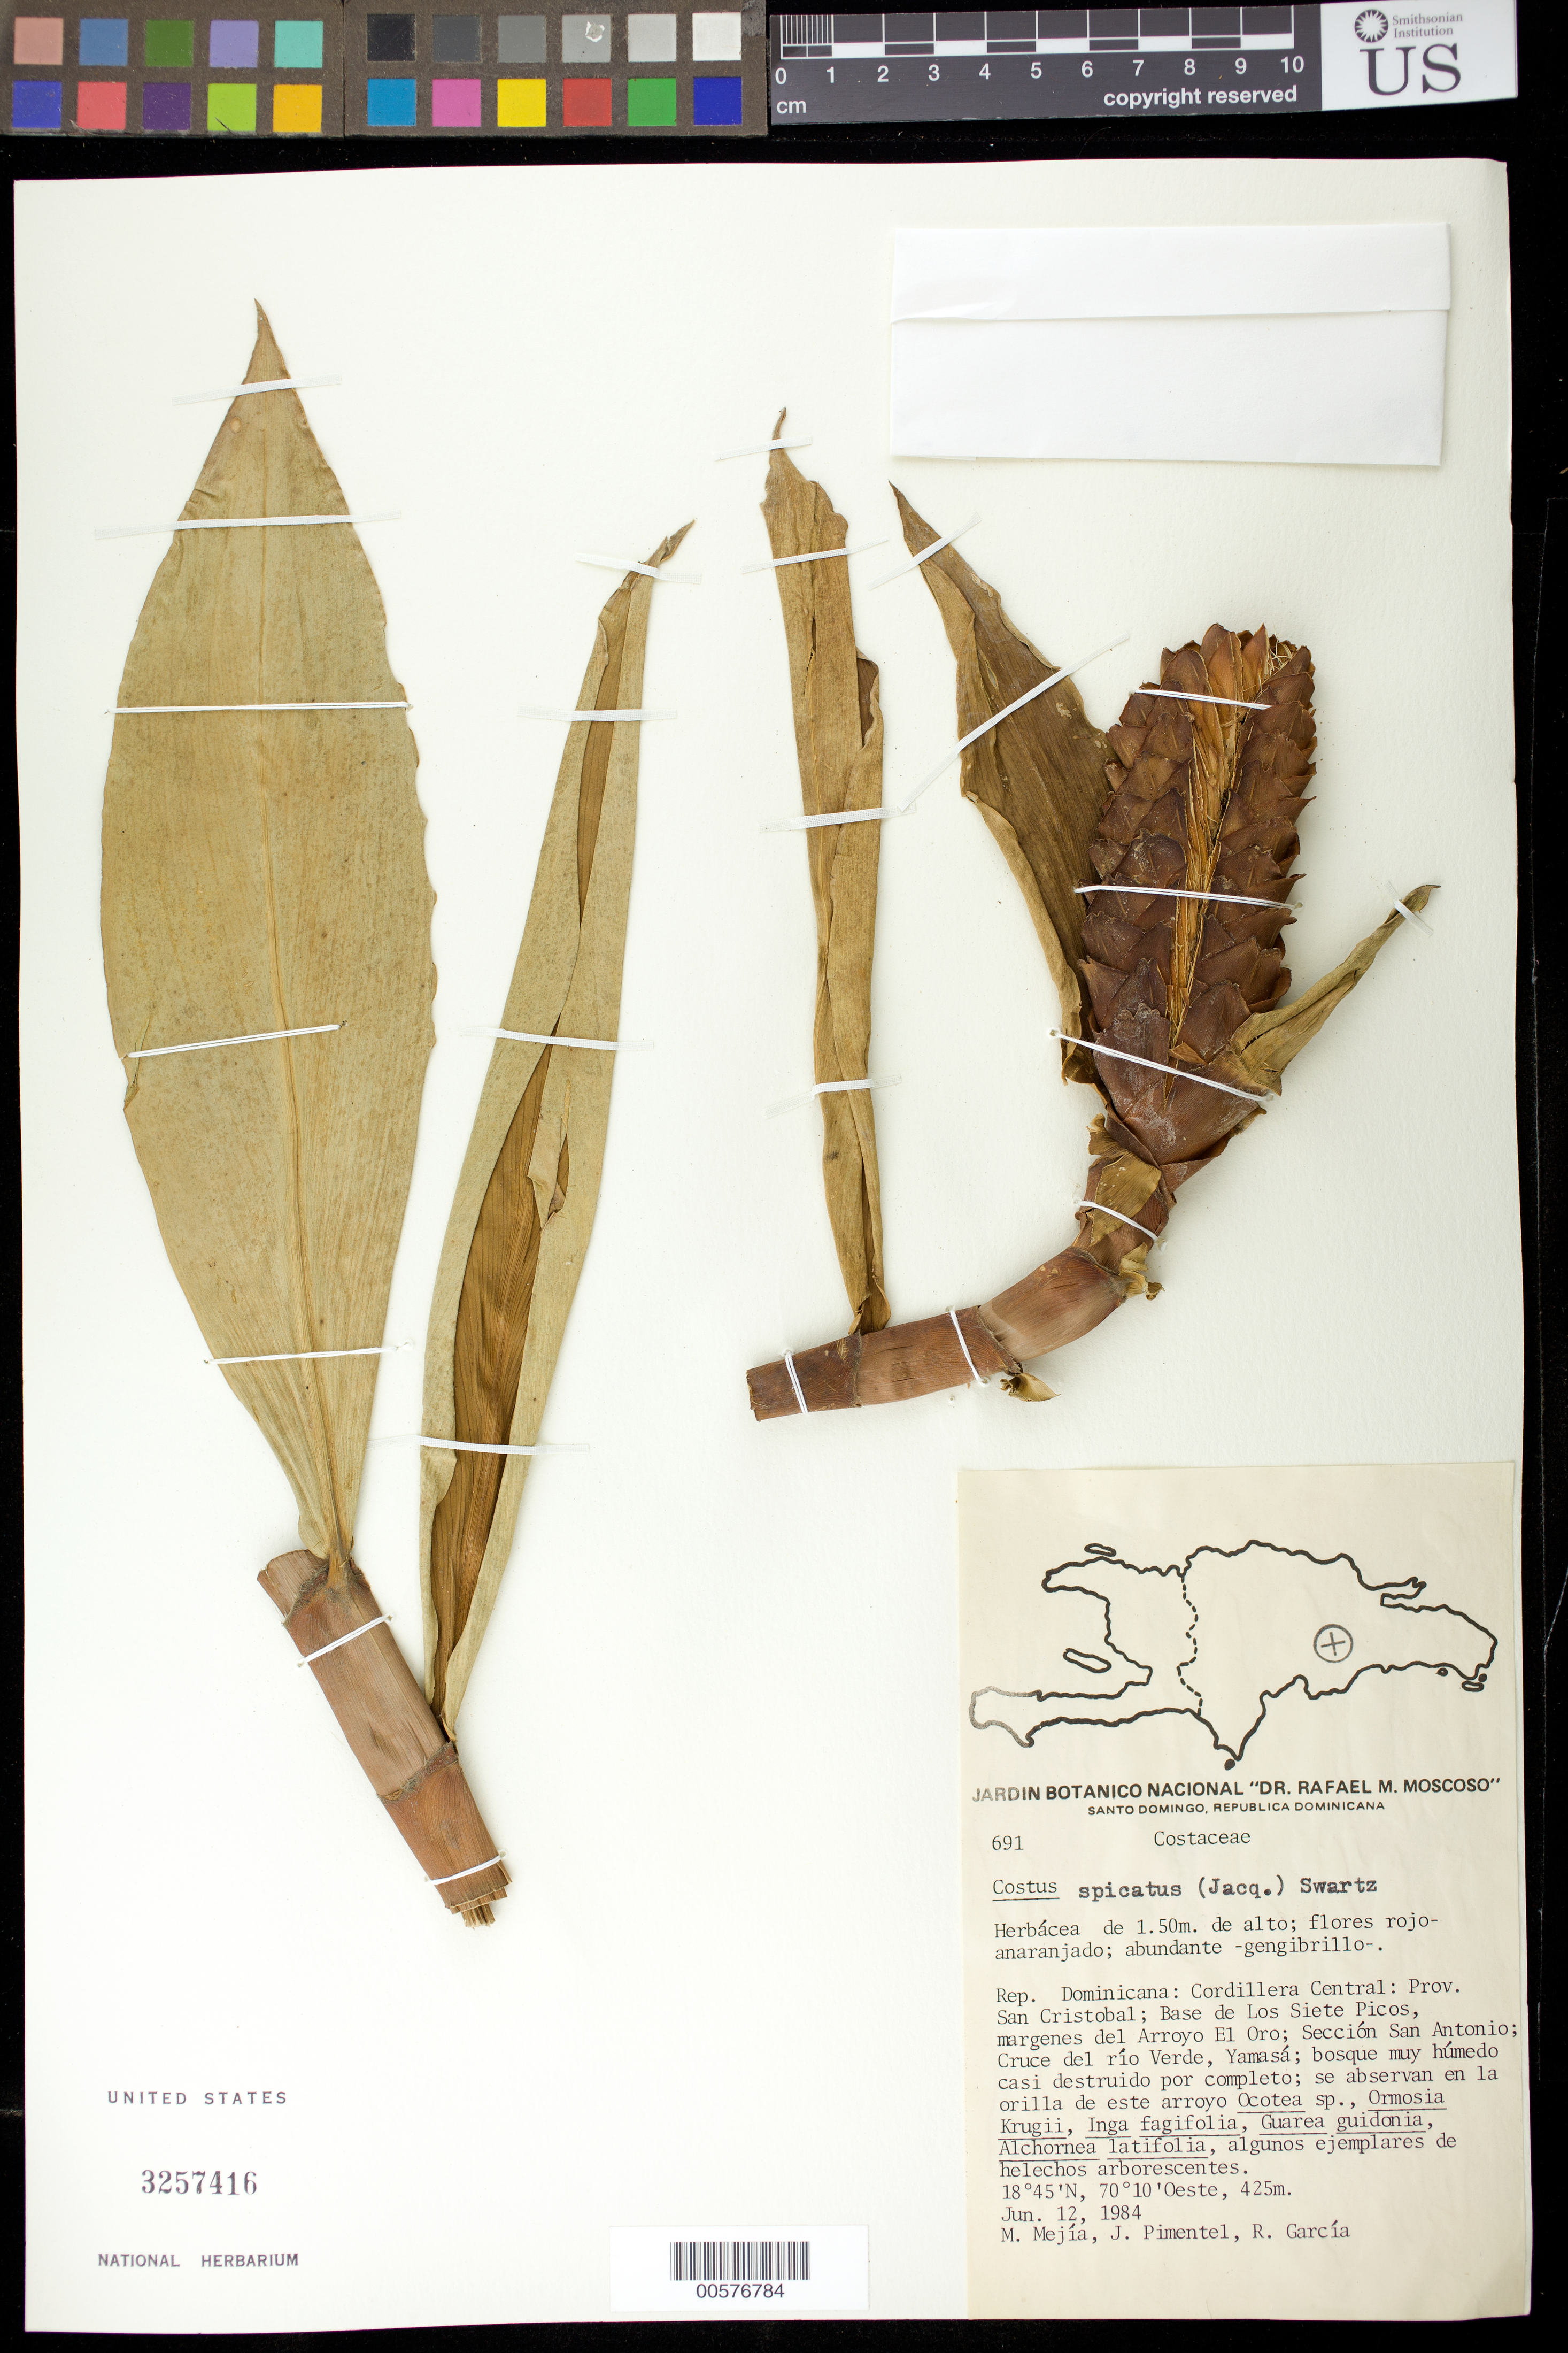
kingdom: Plantae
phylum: Tracheophyta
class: Liliopsida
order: Zingiberales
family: Costaceae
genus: Costus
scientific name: Costus spicatus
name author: (Jacq.) Sw.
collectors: M. Mejia, J. Pimentel & R. García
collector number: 691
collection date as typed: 12 Jun 1984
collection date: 1984-06-12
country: Dominican Republic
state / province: San Cristóbal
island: Hispaniola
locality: Cordillera Central: Base de Los Siete Picos, margenes del Arroyo El Oro; Sección San Antonio; Cruce del río Verde, Yamasá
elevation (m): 425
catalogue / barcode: US 3257416